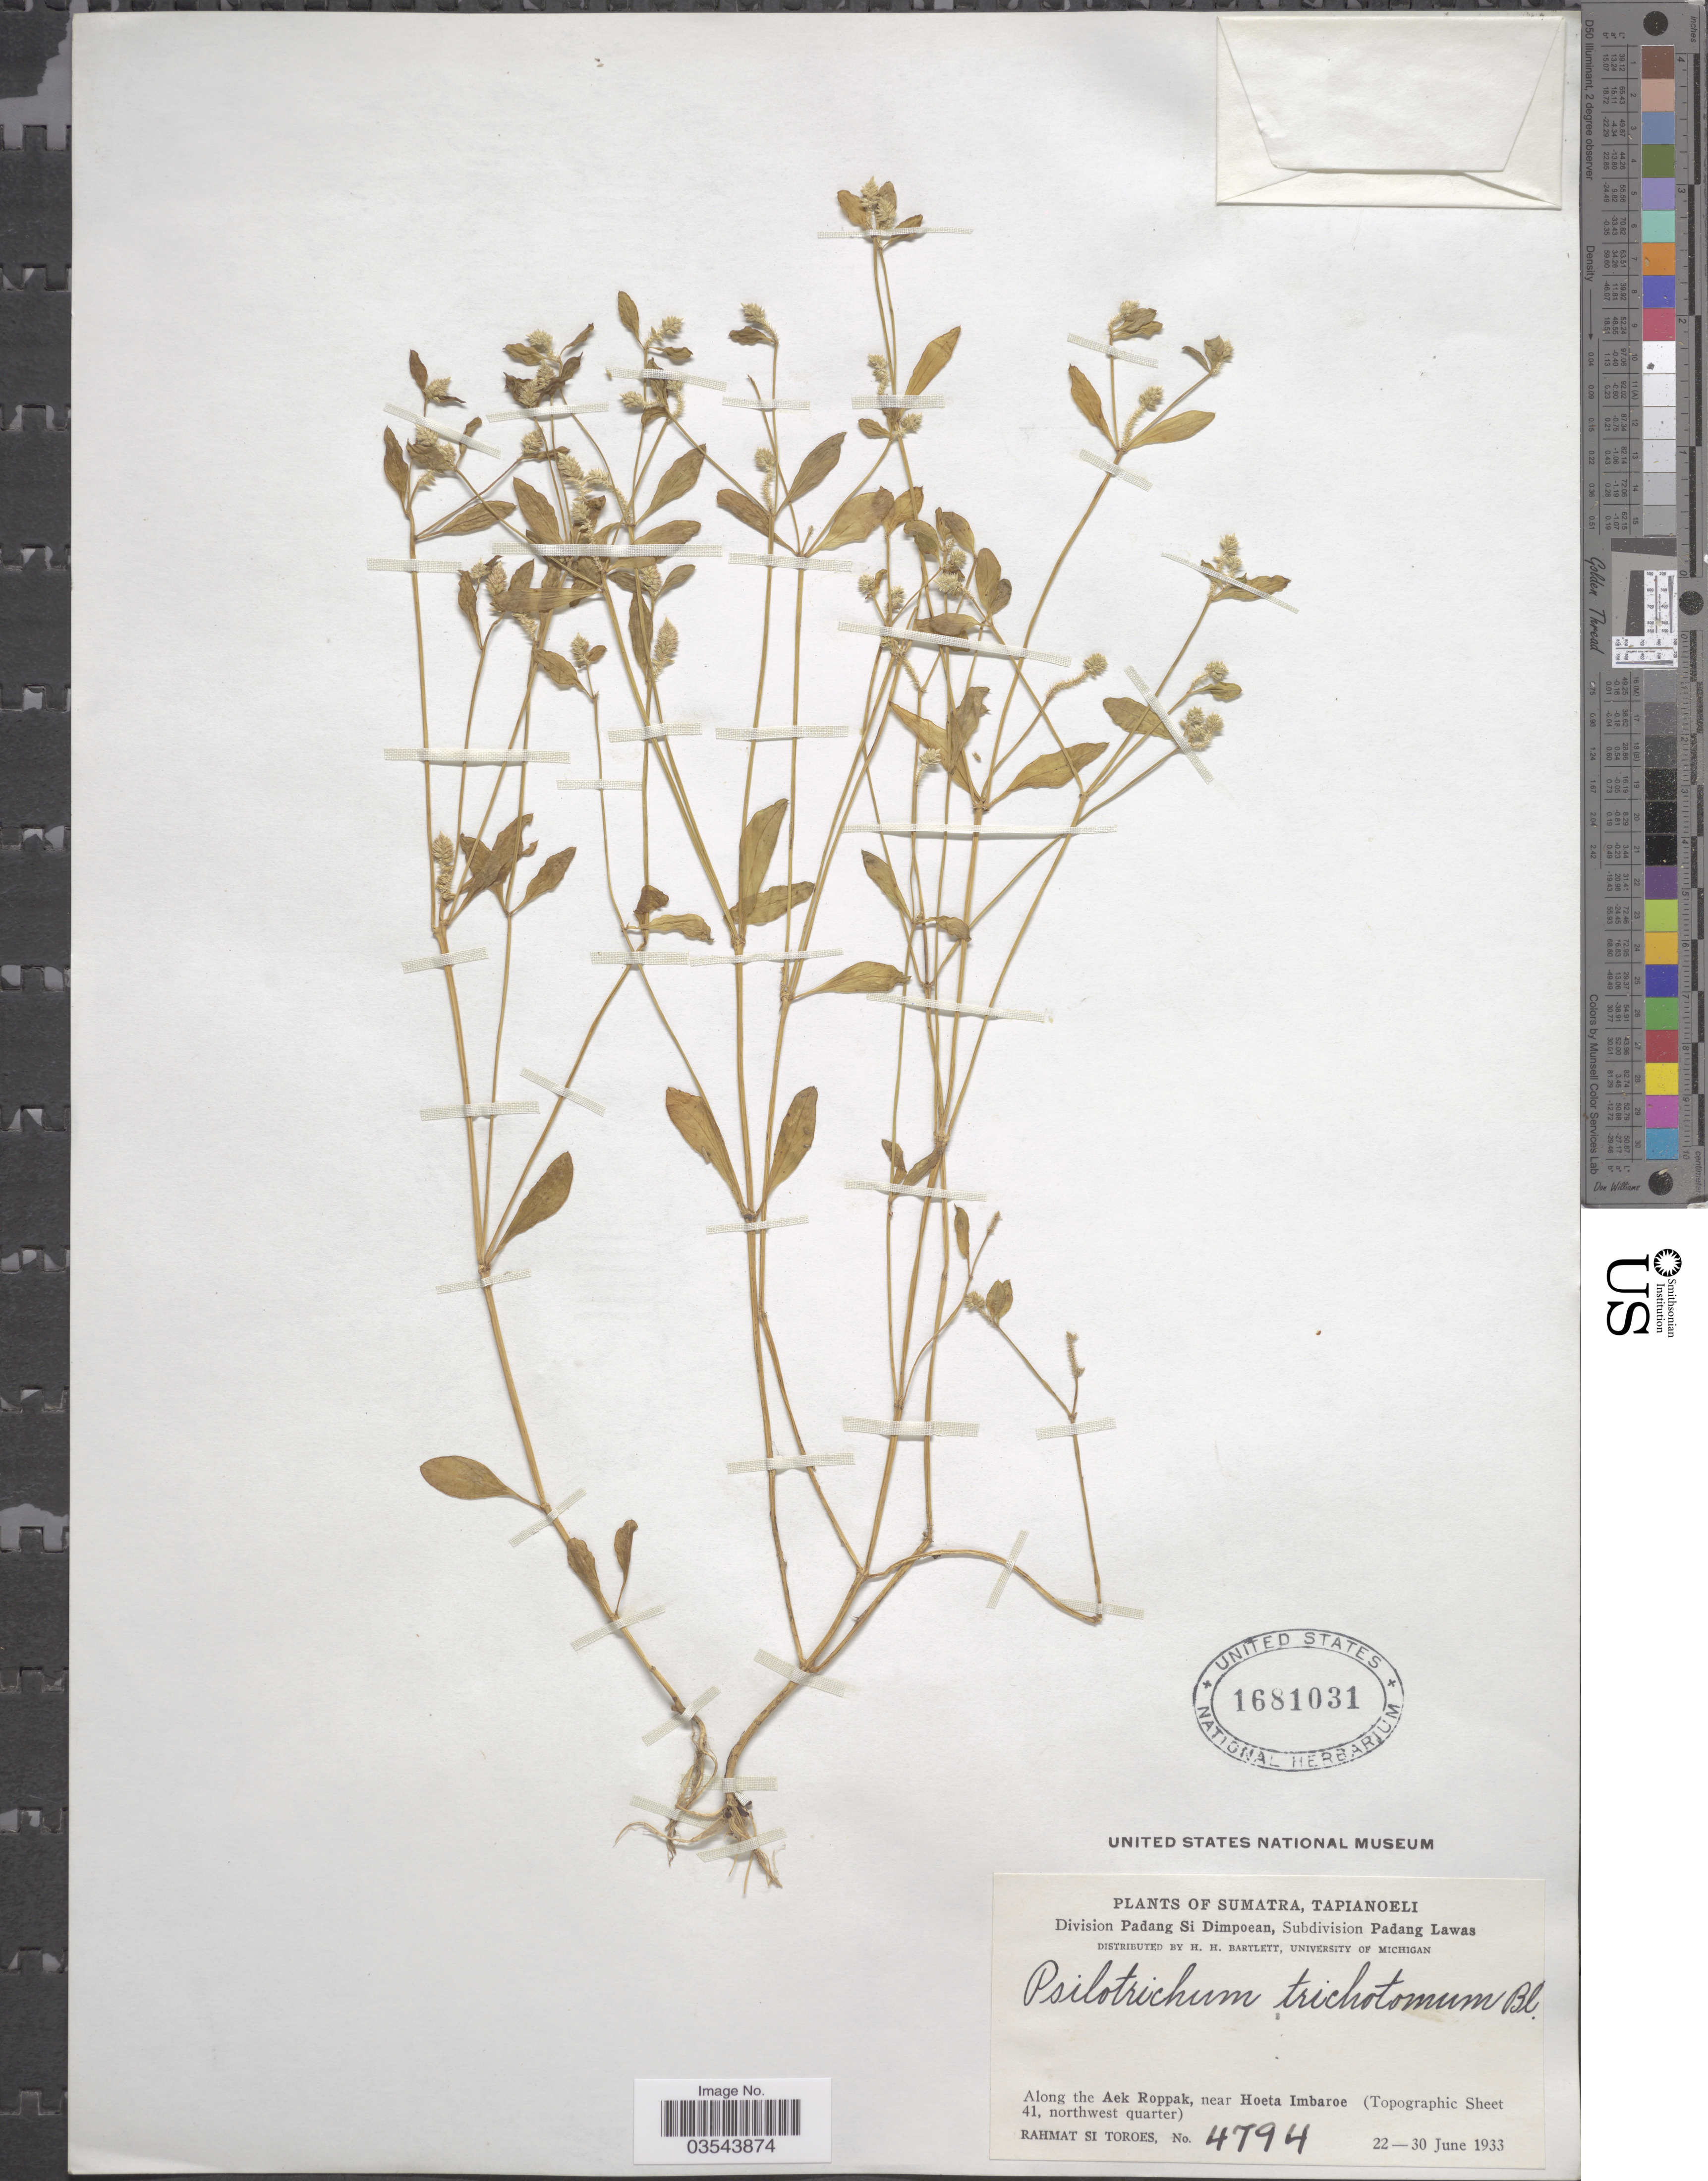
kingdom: Plantae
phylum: Tracheophyta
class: Magnoliopsida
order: Caryophyllales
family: Amaranthaceae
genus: Psilotrichum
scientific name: Psilotrichum ferrugineum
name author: (Roxb.) Moq.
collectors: Rahmat Si Boeea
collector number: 4794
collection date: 1933-06-22/1933-06-30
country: Indonesia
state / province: Sumatra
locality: Tapianoeli, Division Padang Si Dimpoean, Subdivision Padang Lawas. Along the Aek Roppak, near Hoeta Imbaroe (Topographic Sheet 41, northwest quarter).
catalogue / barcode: US 1681031